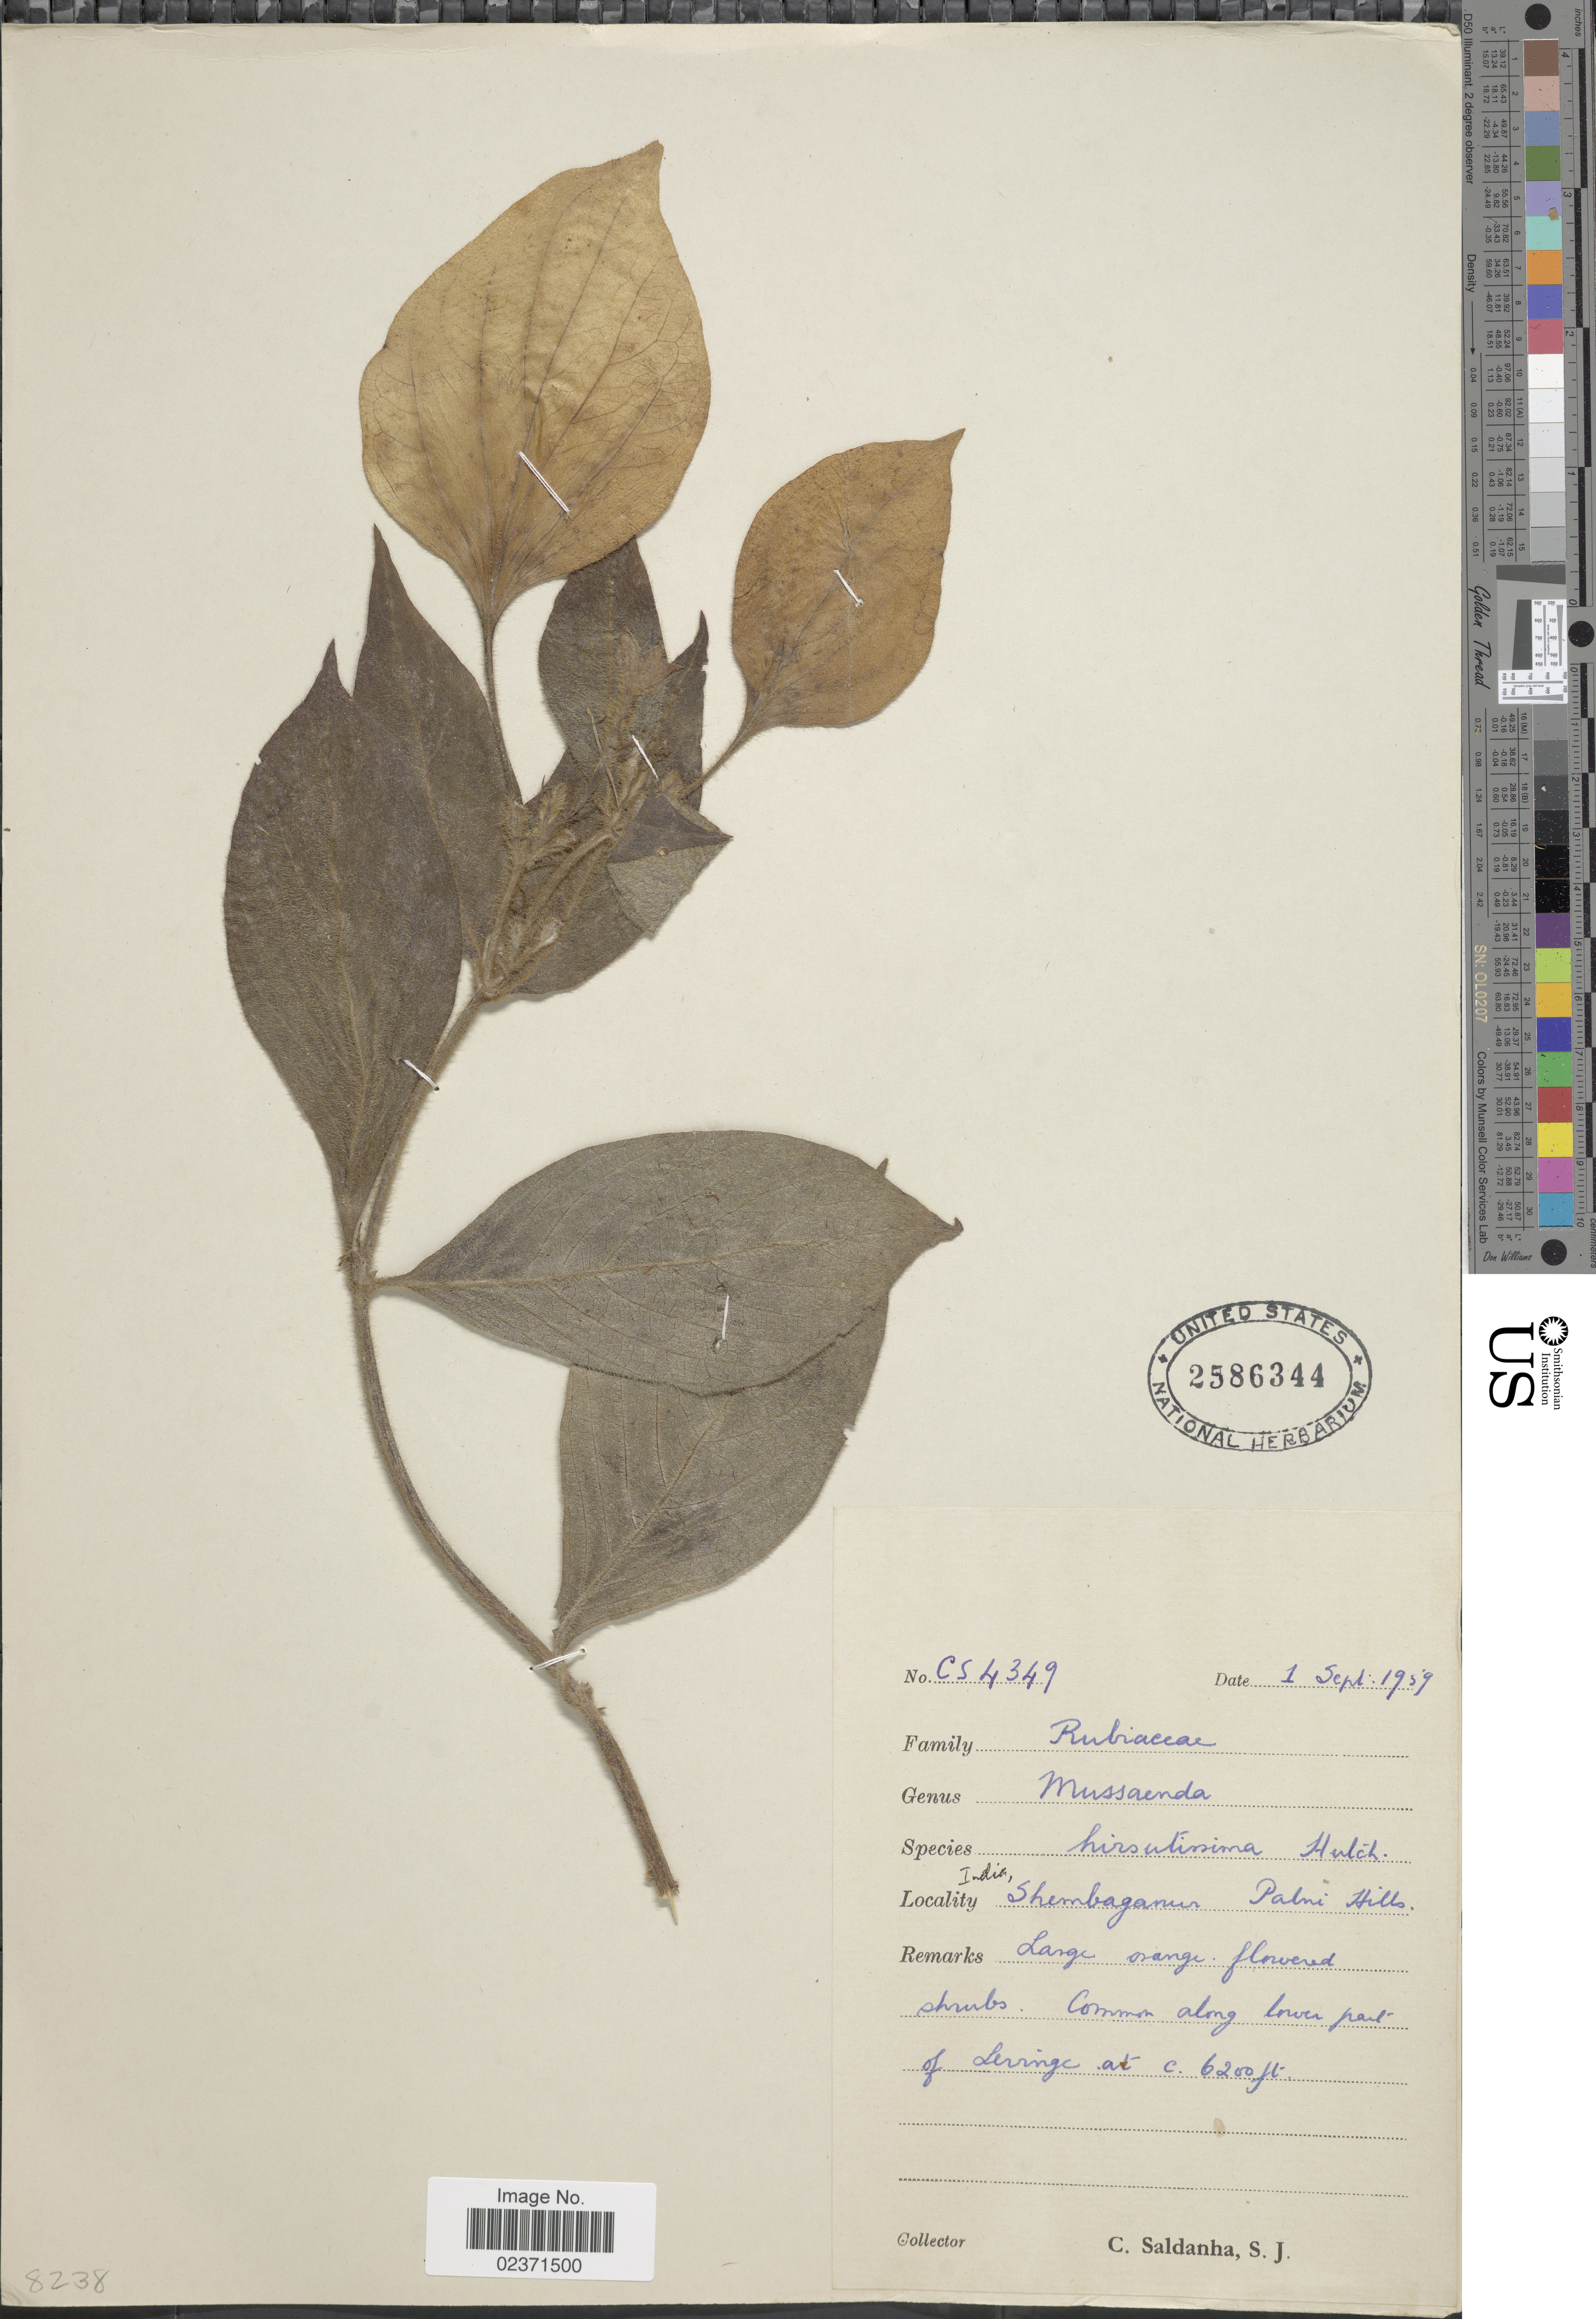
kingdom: Plantae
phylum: Tracheophyta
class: Magnoliopsida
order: Gentianales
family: Rubiaceae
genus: Mussaenda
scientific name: Mussaenda hirsutissima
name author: (Hook. f.) Hutch. ex Gamble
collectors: C. Saldanha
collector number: CS4349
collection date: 1959-09-01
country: India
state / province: Tamil Nadu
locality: Shembaganur Palmi Hills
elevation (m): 1890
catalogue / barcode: US 2586344